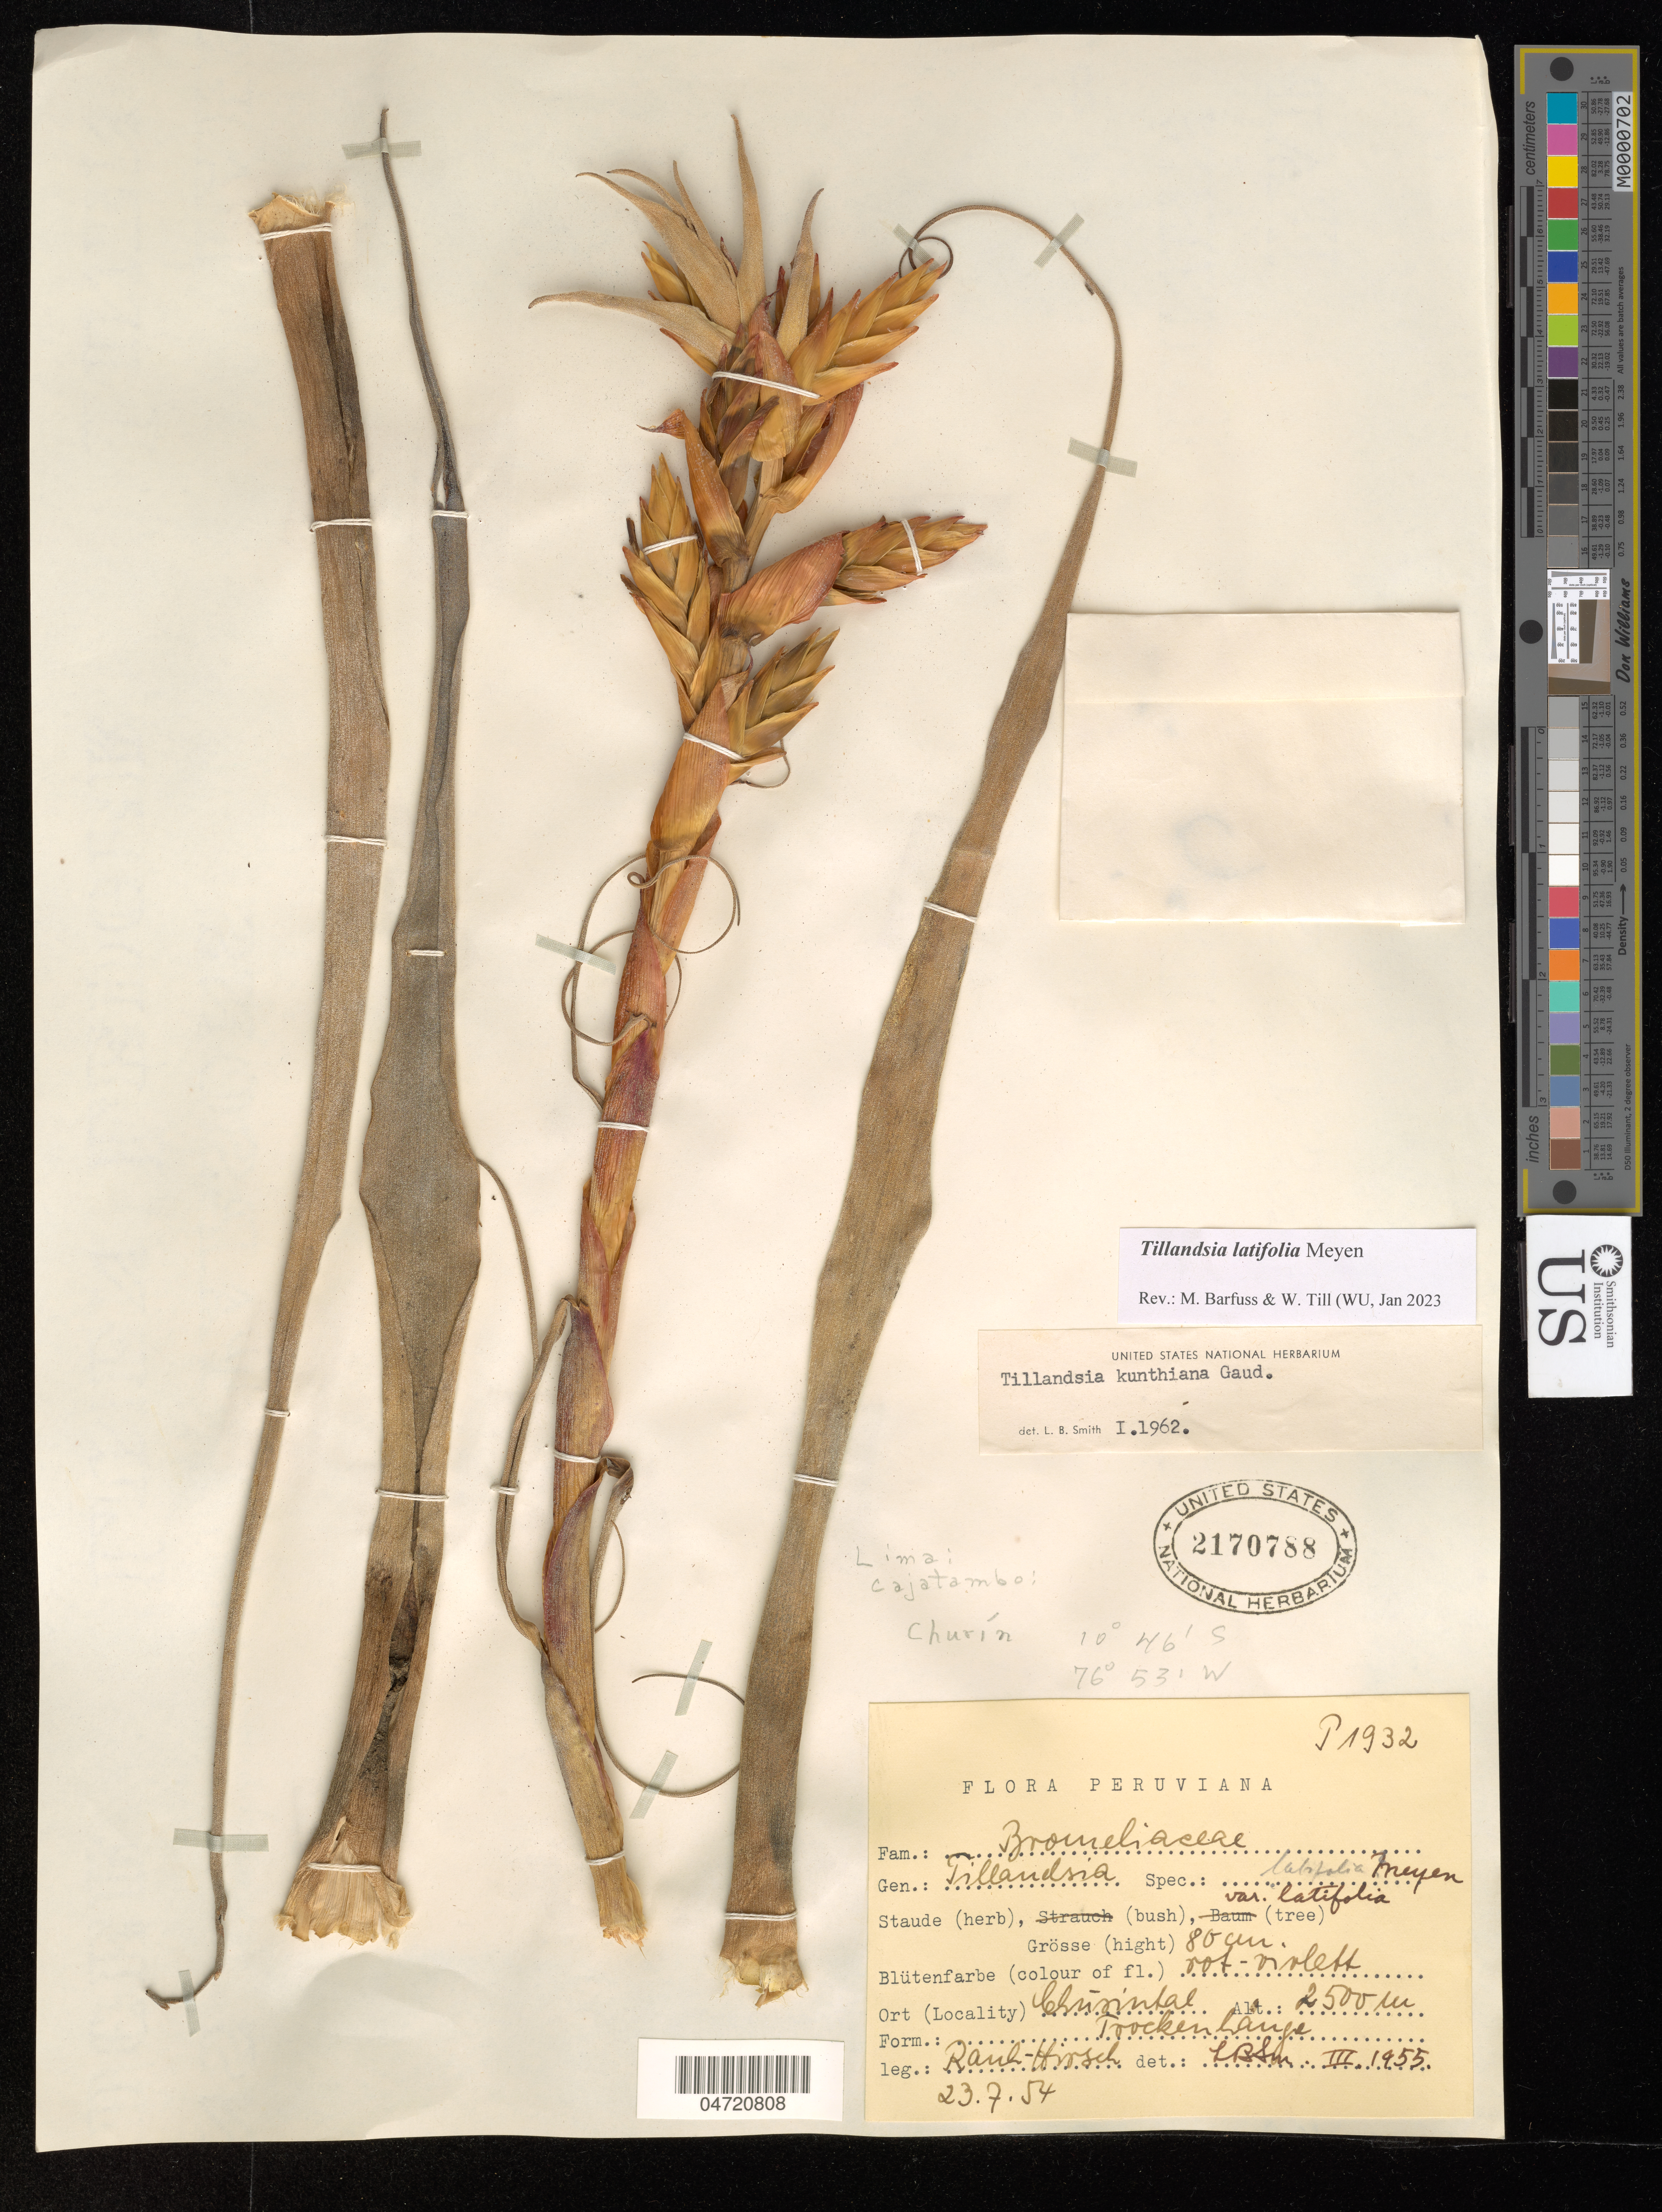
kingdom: Plantae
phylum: Tracheophyta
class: Liliopsida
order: Poales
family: Bromeliaceae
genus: Tillandsia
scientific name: Tillandsia latifolia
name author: Meyen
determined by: Barfuss, Michael H.; Till, W.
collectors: W. Rauh & G. Hirsch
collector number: P 1932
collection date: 1954-07-23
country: Peru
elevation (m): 2500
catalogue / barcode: US 2170788